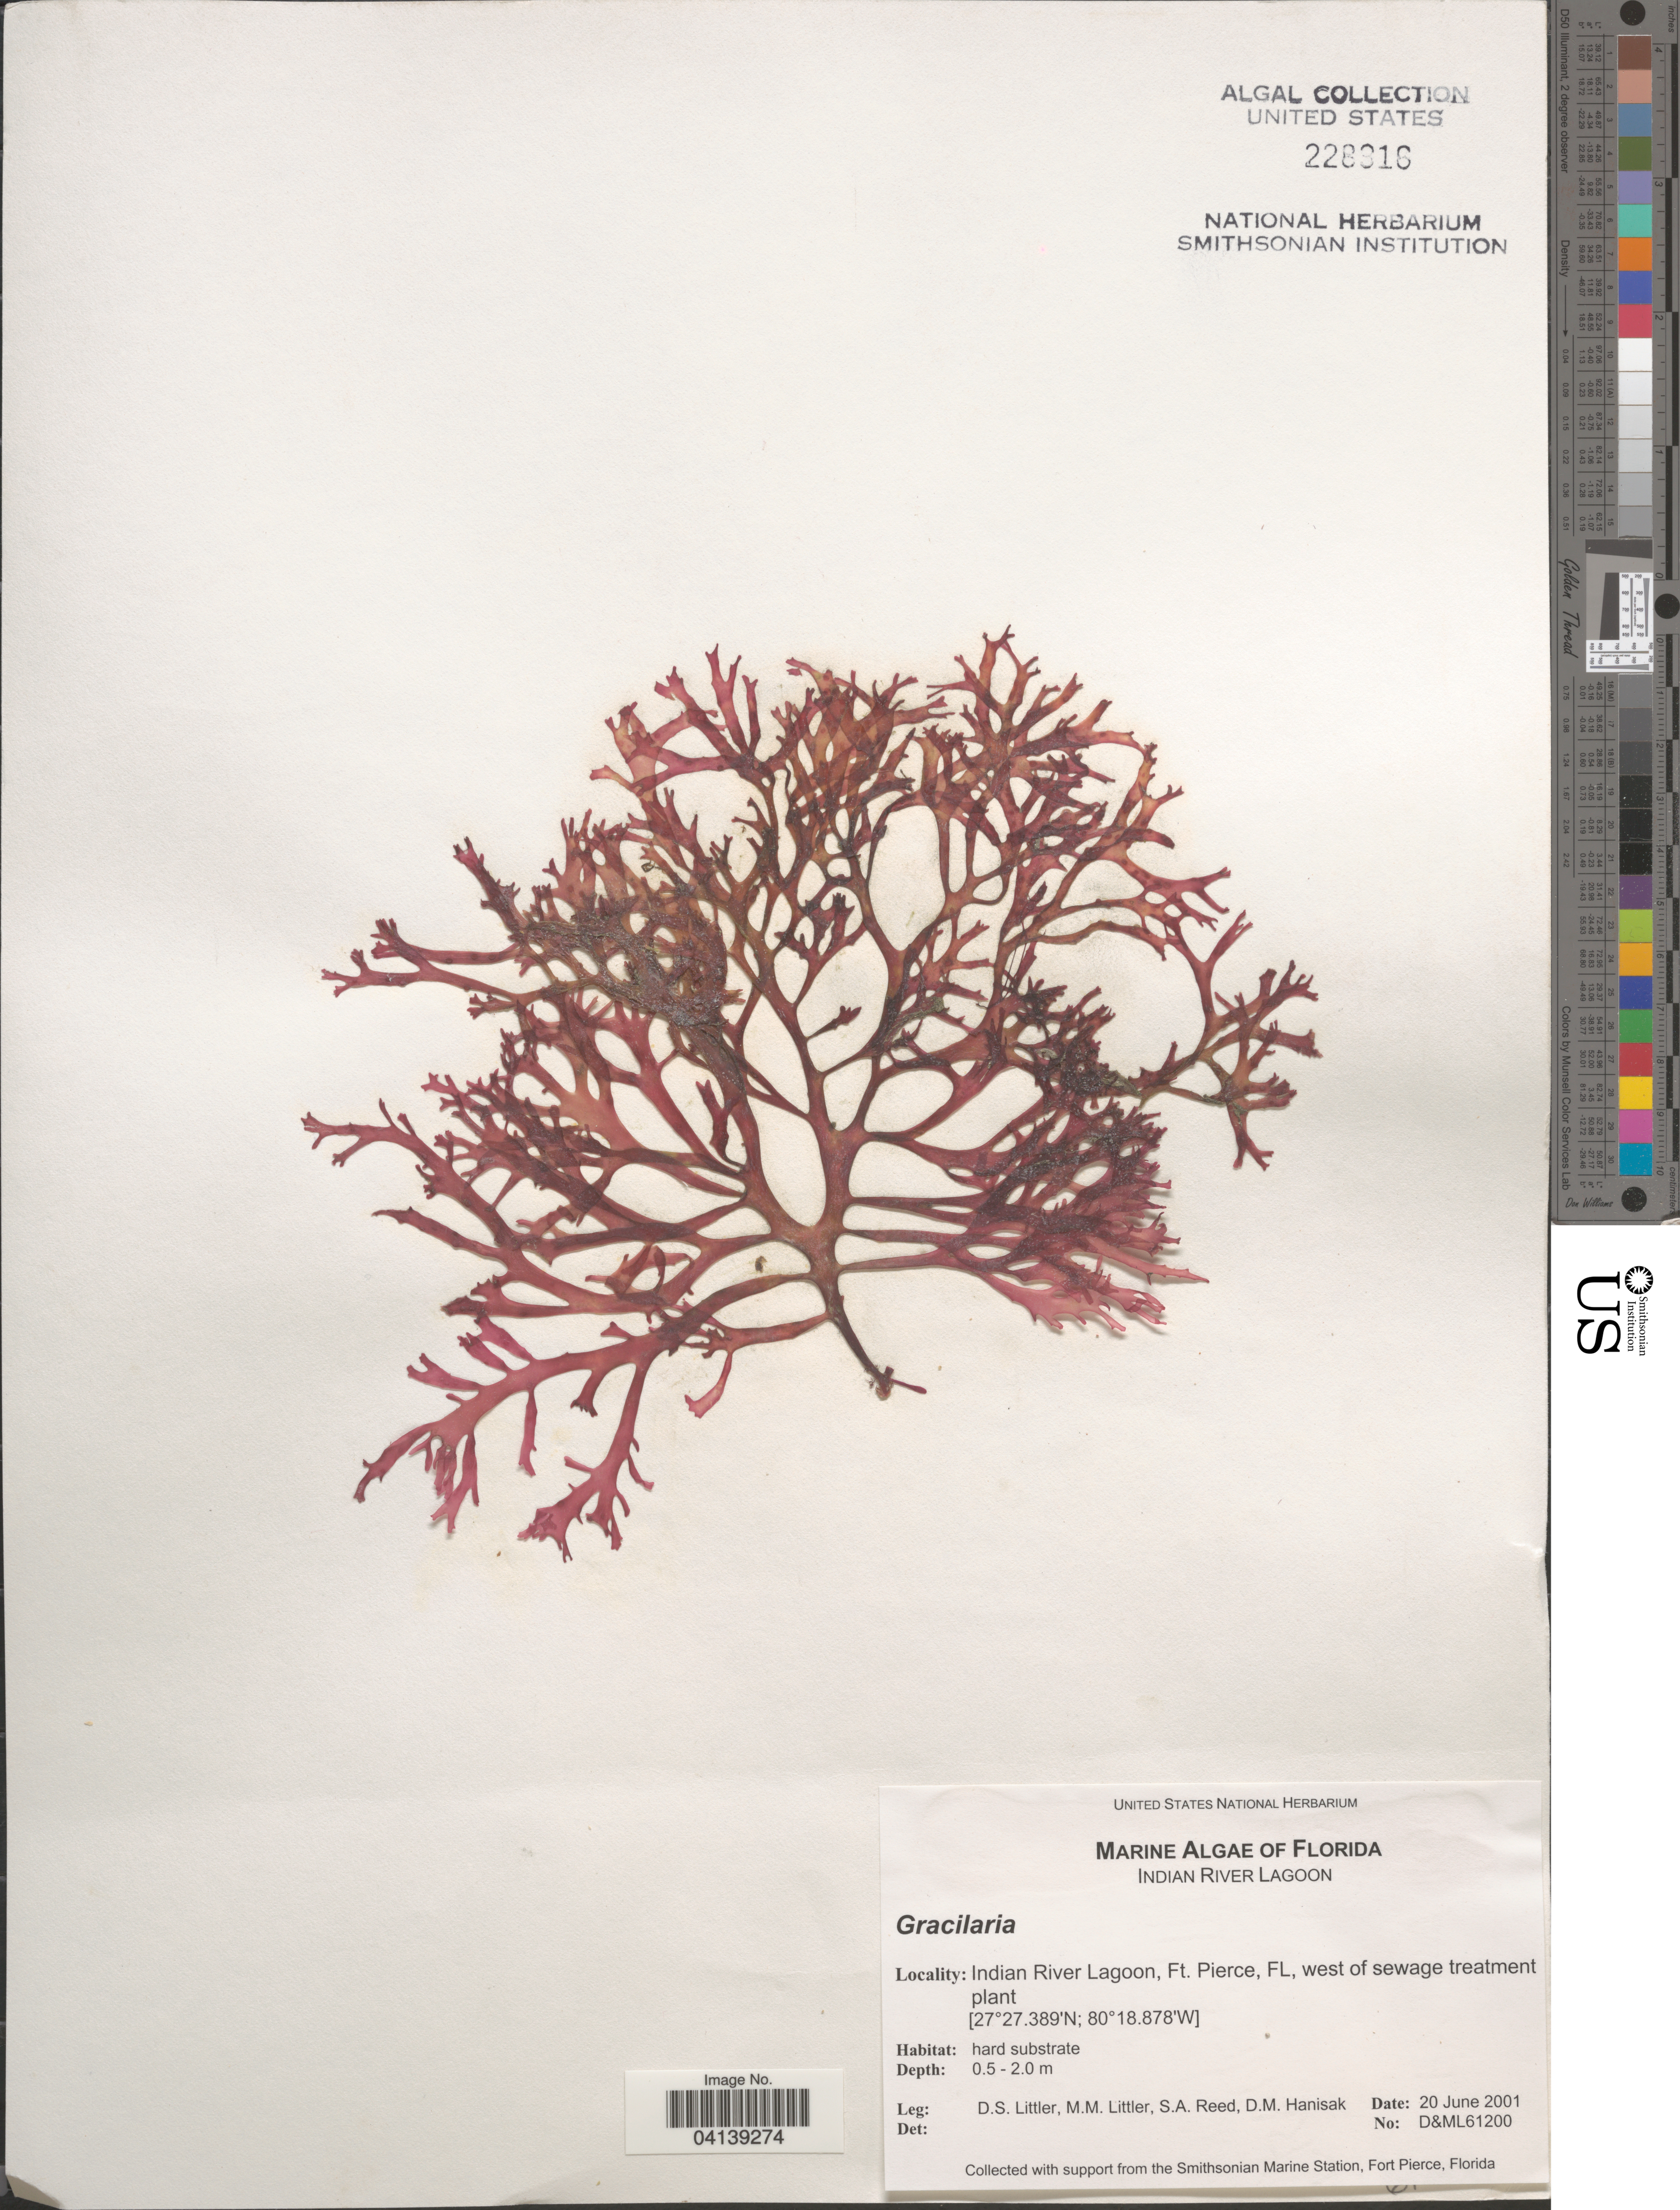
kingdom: Plantae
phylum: Rhodophyta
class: Florideophyceae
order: Gracilariales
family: Gracilariaceae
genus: Gracilaria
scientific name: Gracilaria sp.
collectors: D. S. Littler, S. Reed & D. Hanisak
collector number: D&ML61200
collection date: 2001-06-20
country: United States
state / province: Florida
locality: Indian River Lagoon, Ft. Pierce, west of sewage treatment plant.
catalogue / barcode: US 228916